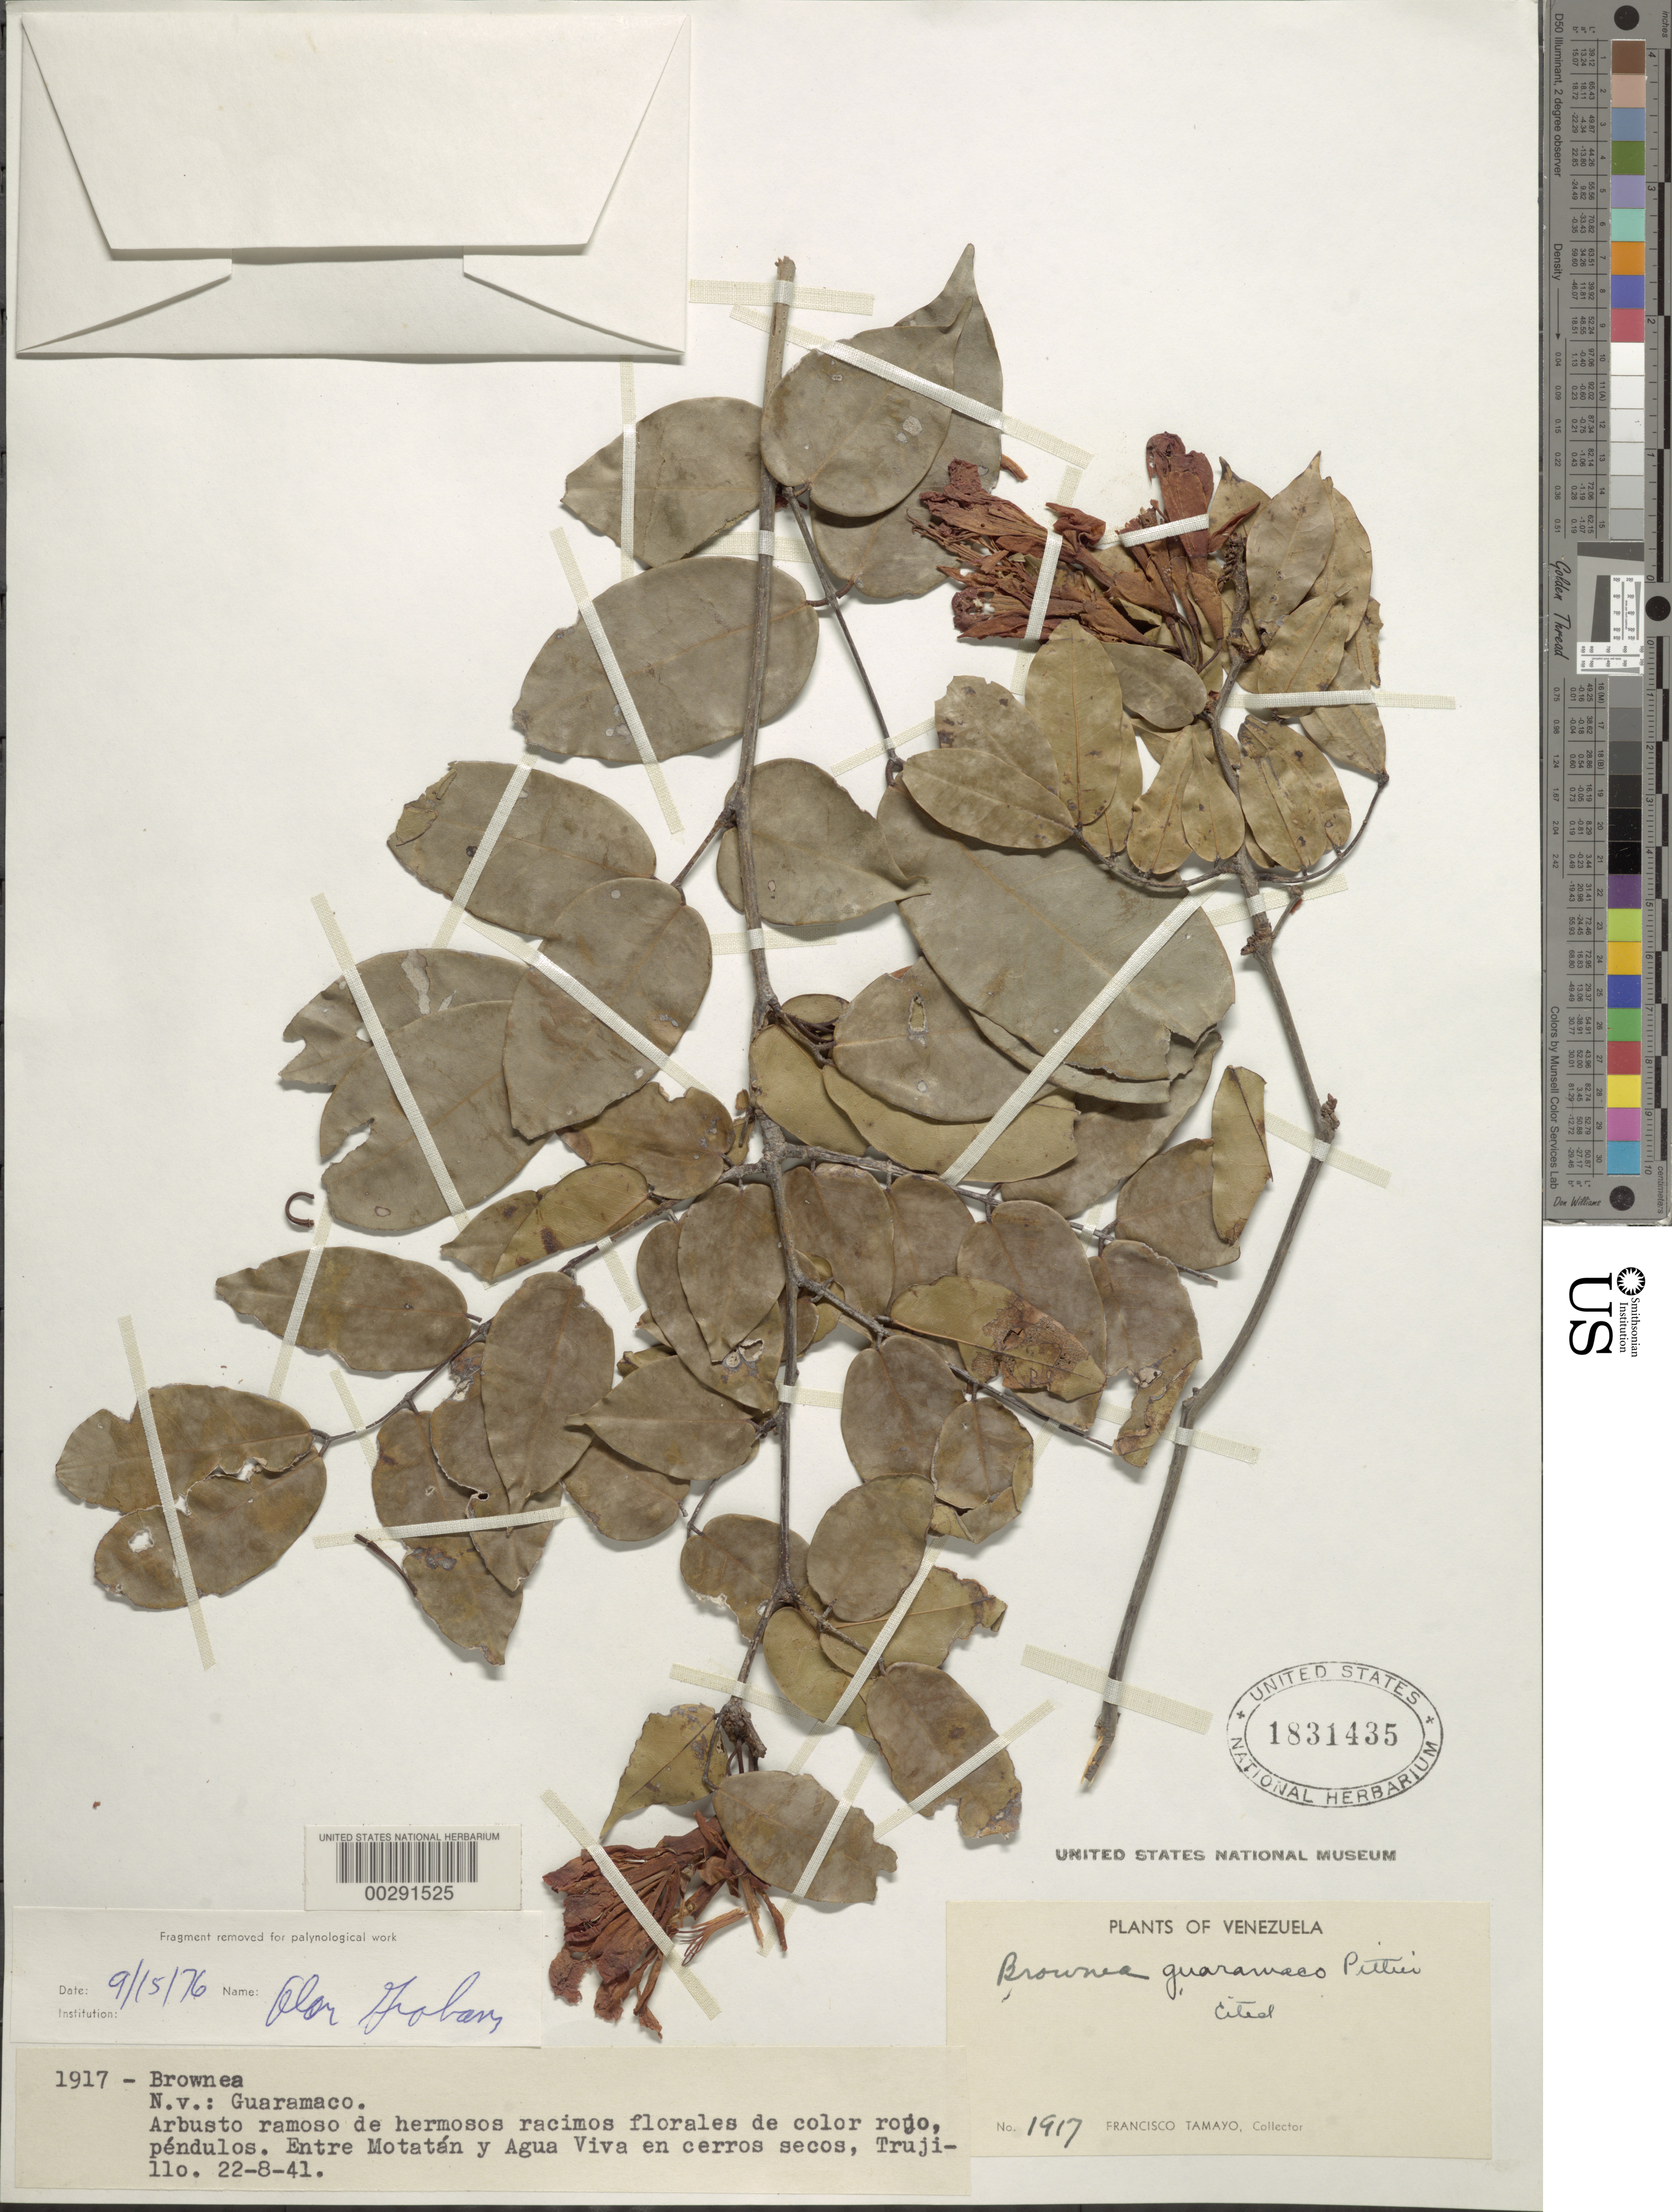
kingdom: Plantae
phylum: Tracheophyta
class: Magnoliopsida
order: Fabales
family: Fabaceae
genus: Brownea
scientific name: Brownea coccinea subsp. coccinea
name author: Jacq.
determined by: Santos-Silva, J.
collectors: F. Tamayo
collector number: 1917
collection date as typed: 22 Aug 1941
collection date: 1941-08-22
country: Venezuela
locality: Between motatan and agua viva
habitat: Dry cerros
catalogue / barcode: US 1831435